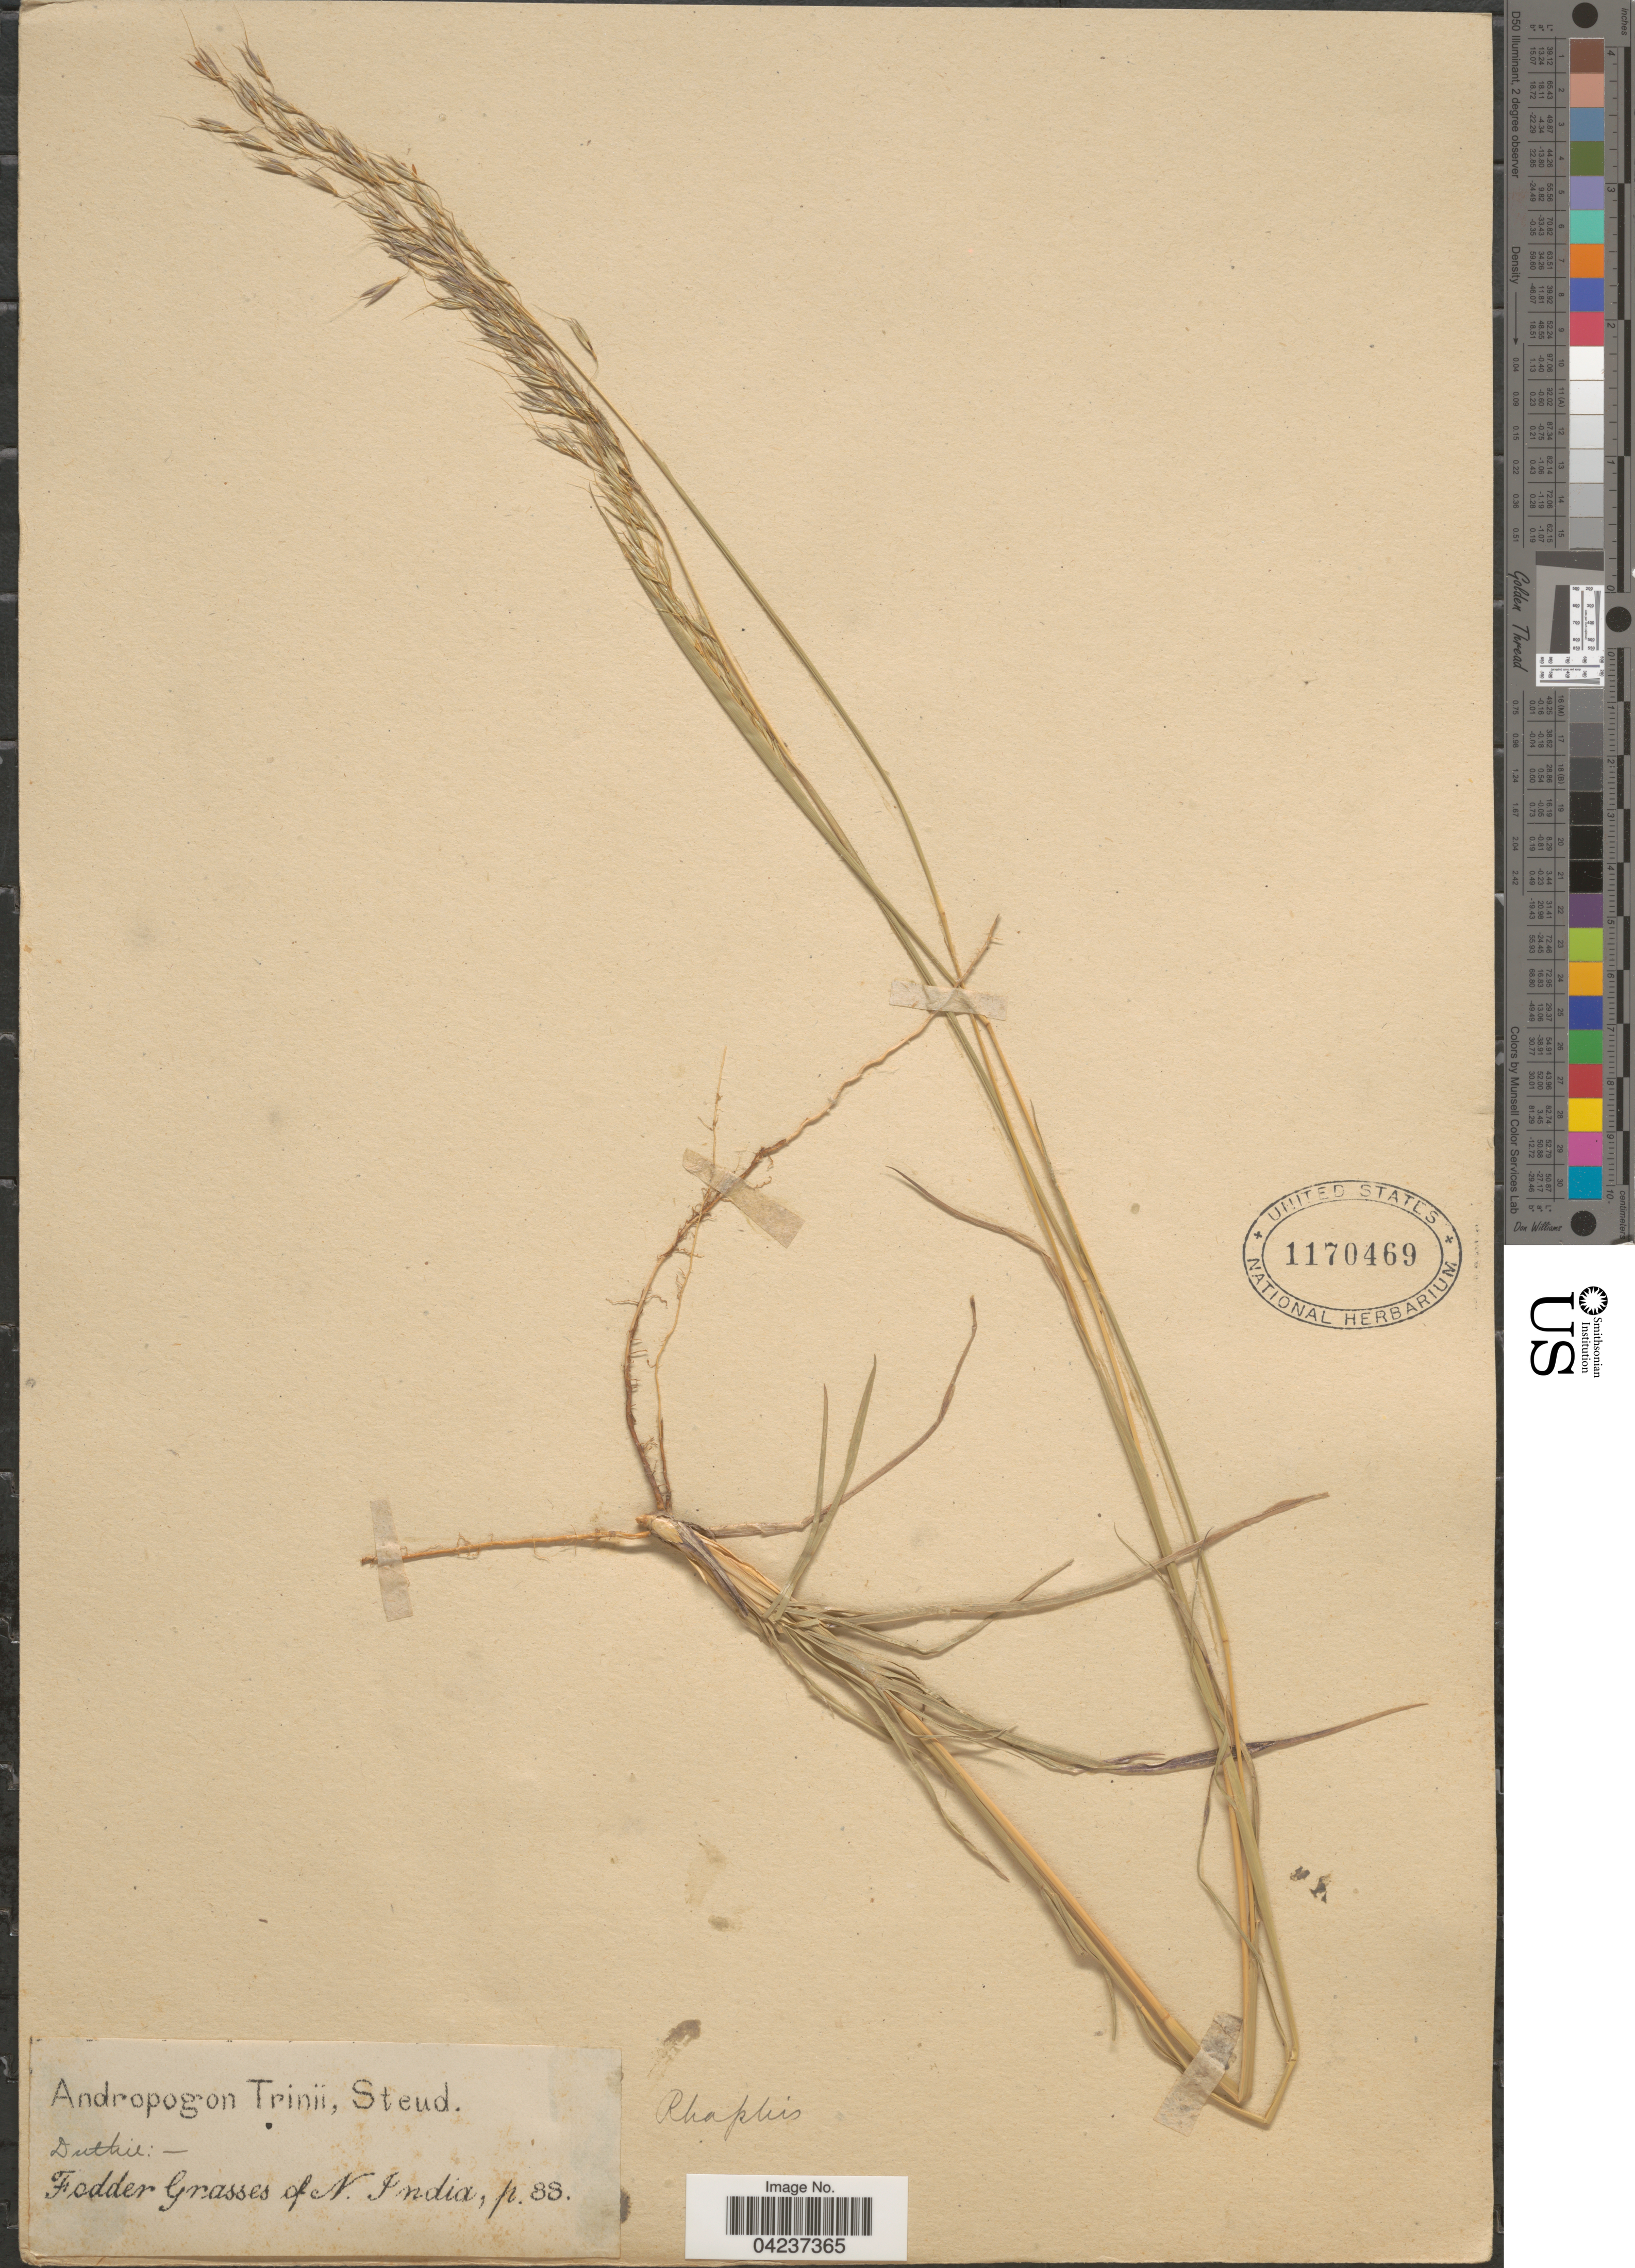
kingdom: Plantae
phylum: Tracheophyta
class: Liliopsida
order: Poales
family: Poaceae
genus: Chrysopogon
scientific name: Chrysopogon nodulibarbis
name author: (Hochst. ex Steud.) Henr.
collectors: Duthie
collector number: p.88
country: India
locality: Fodder Grasses of N. India.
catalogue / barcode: US 1170469